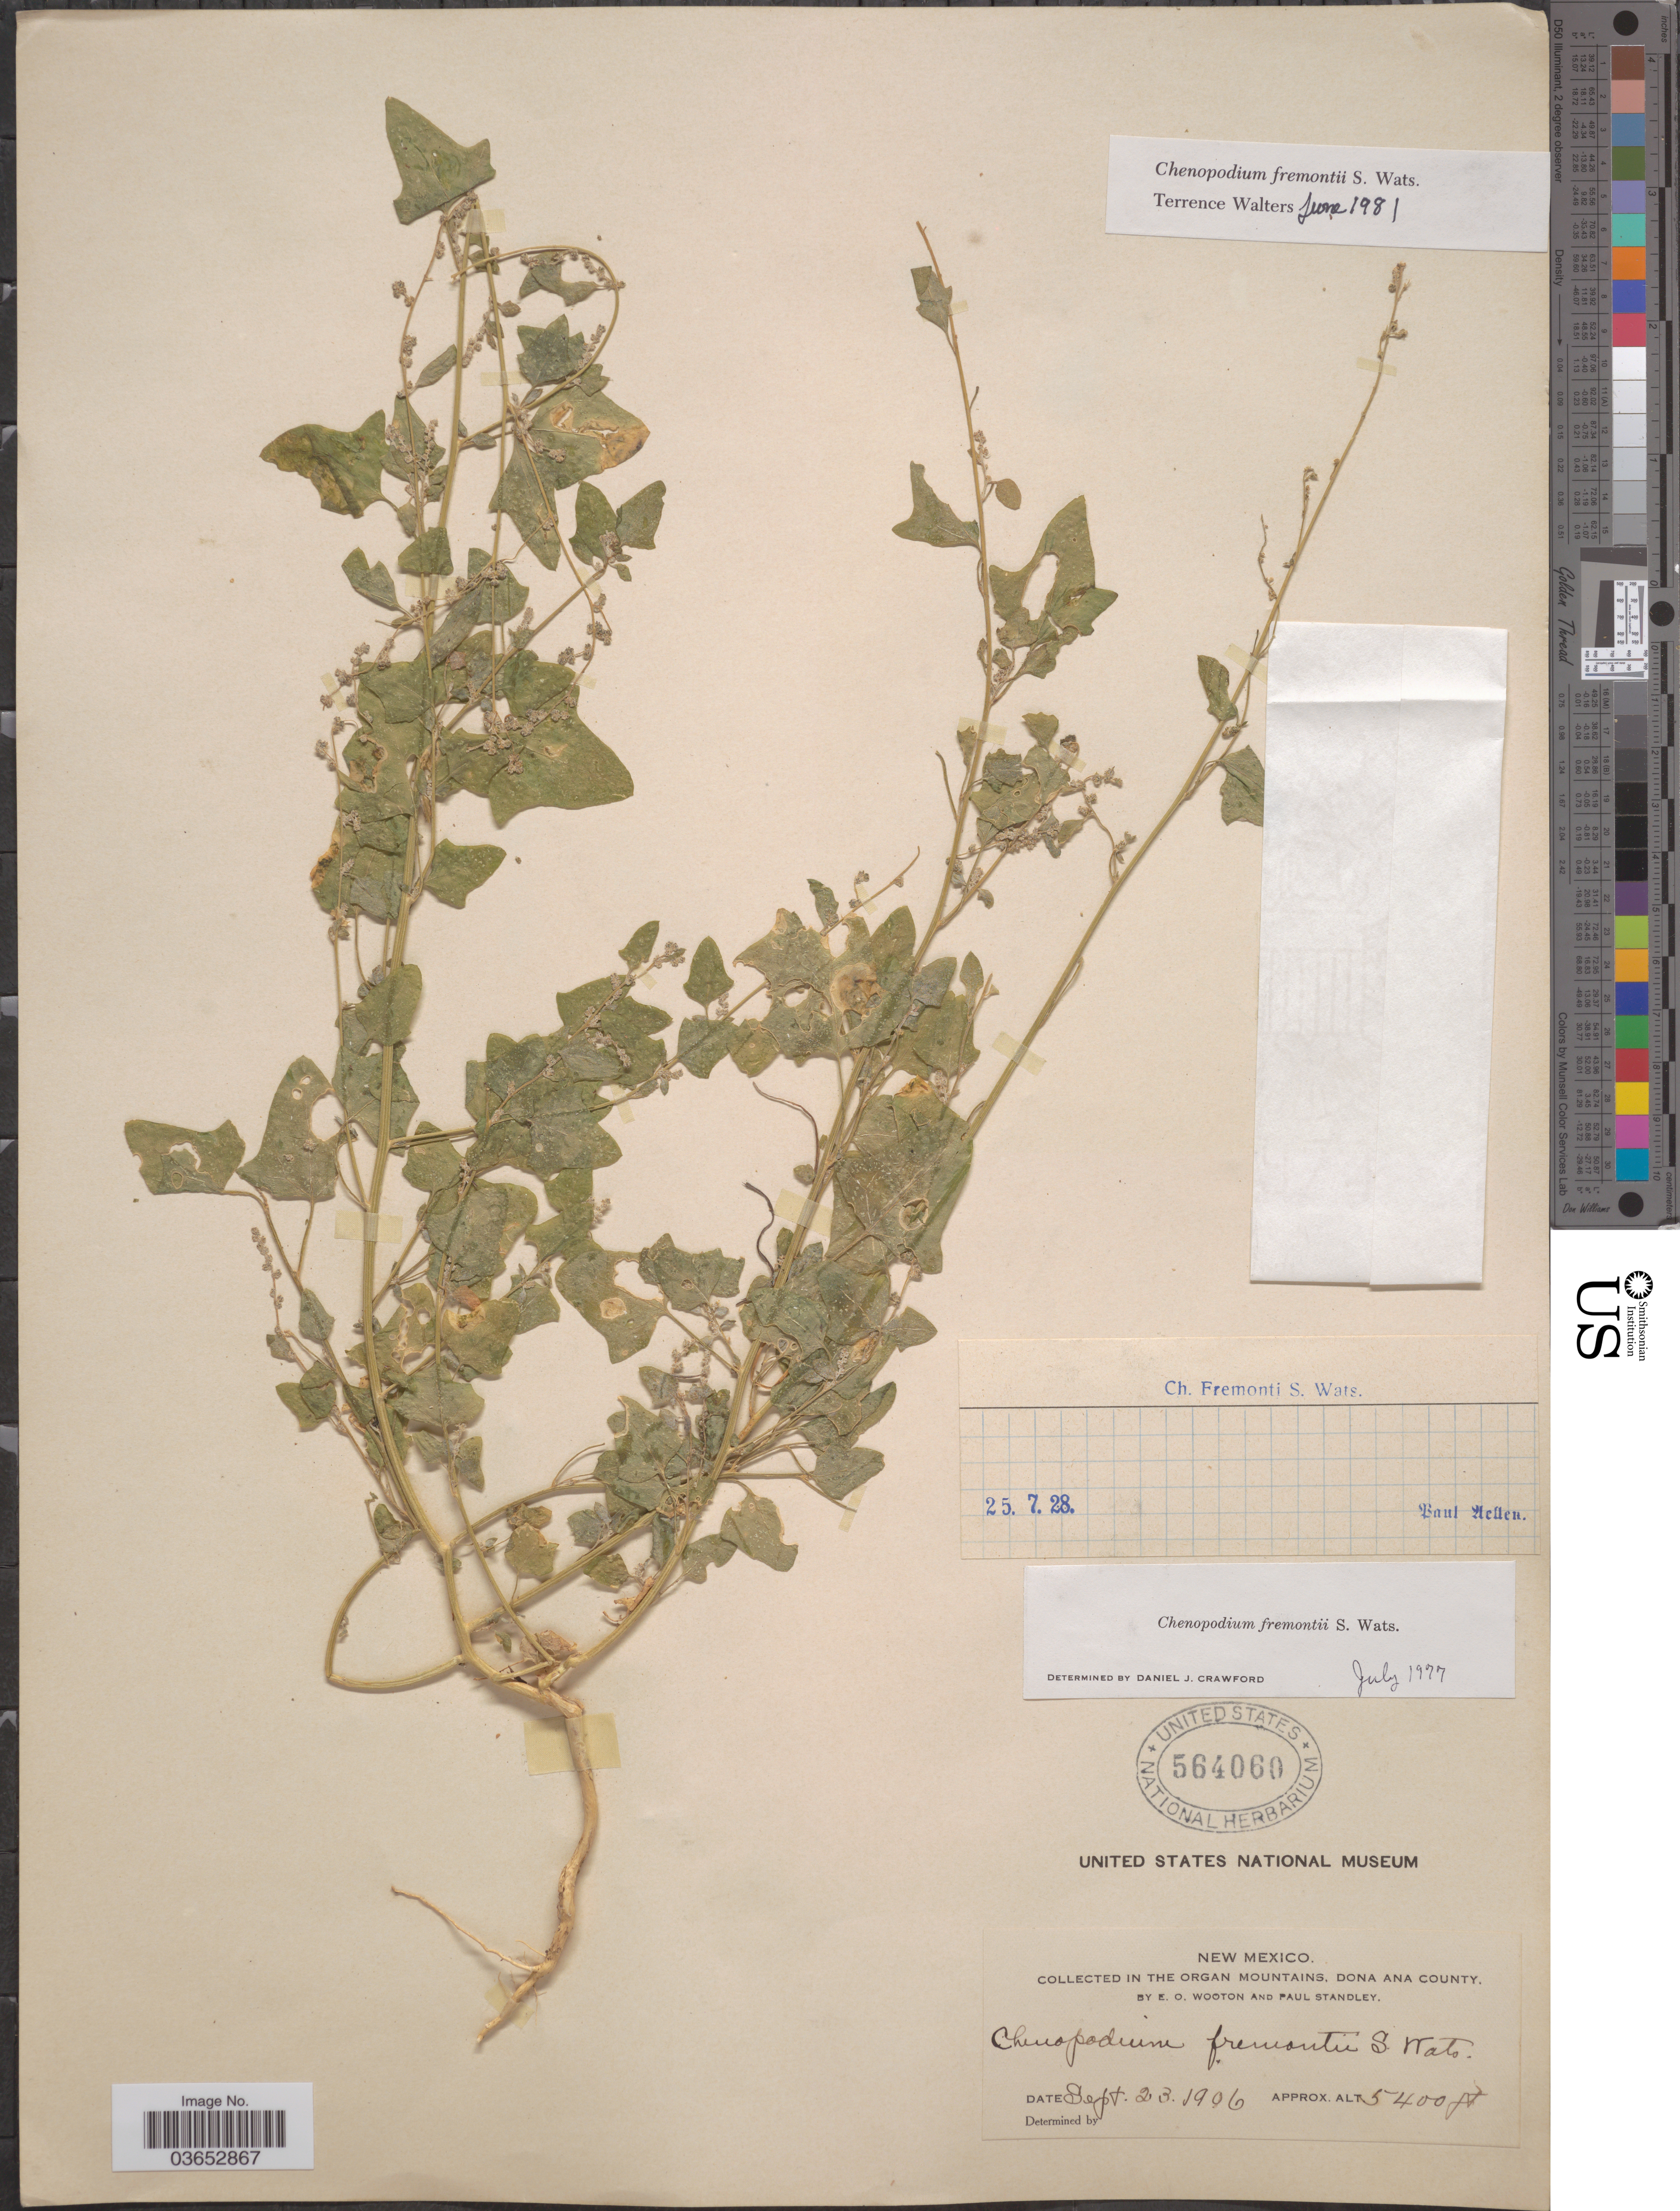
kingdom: Plantae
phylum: Tracheophyta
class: Magnoliopsida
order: Caryophyllales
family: Amaranthaceae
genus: Chenopodium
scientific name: Chenopodium fremontii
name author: S. Watson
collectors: E. O. Wooton & P. C. Standley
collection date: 1906-09-23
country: United States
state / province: New Mexico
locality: In the Organ Mountains, Dona Ana County.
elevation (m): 1646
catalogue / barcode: US 564060